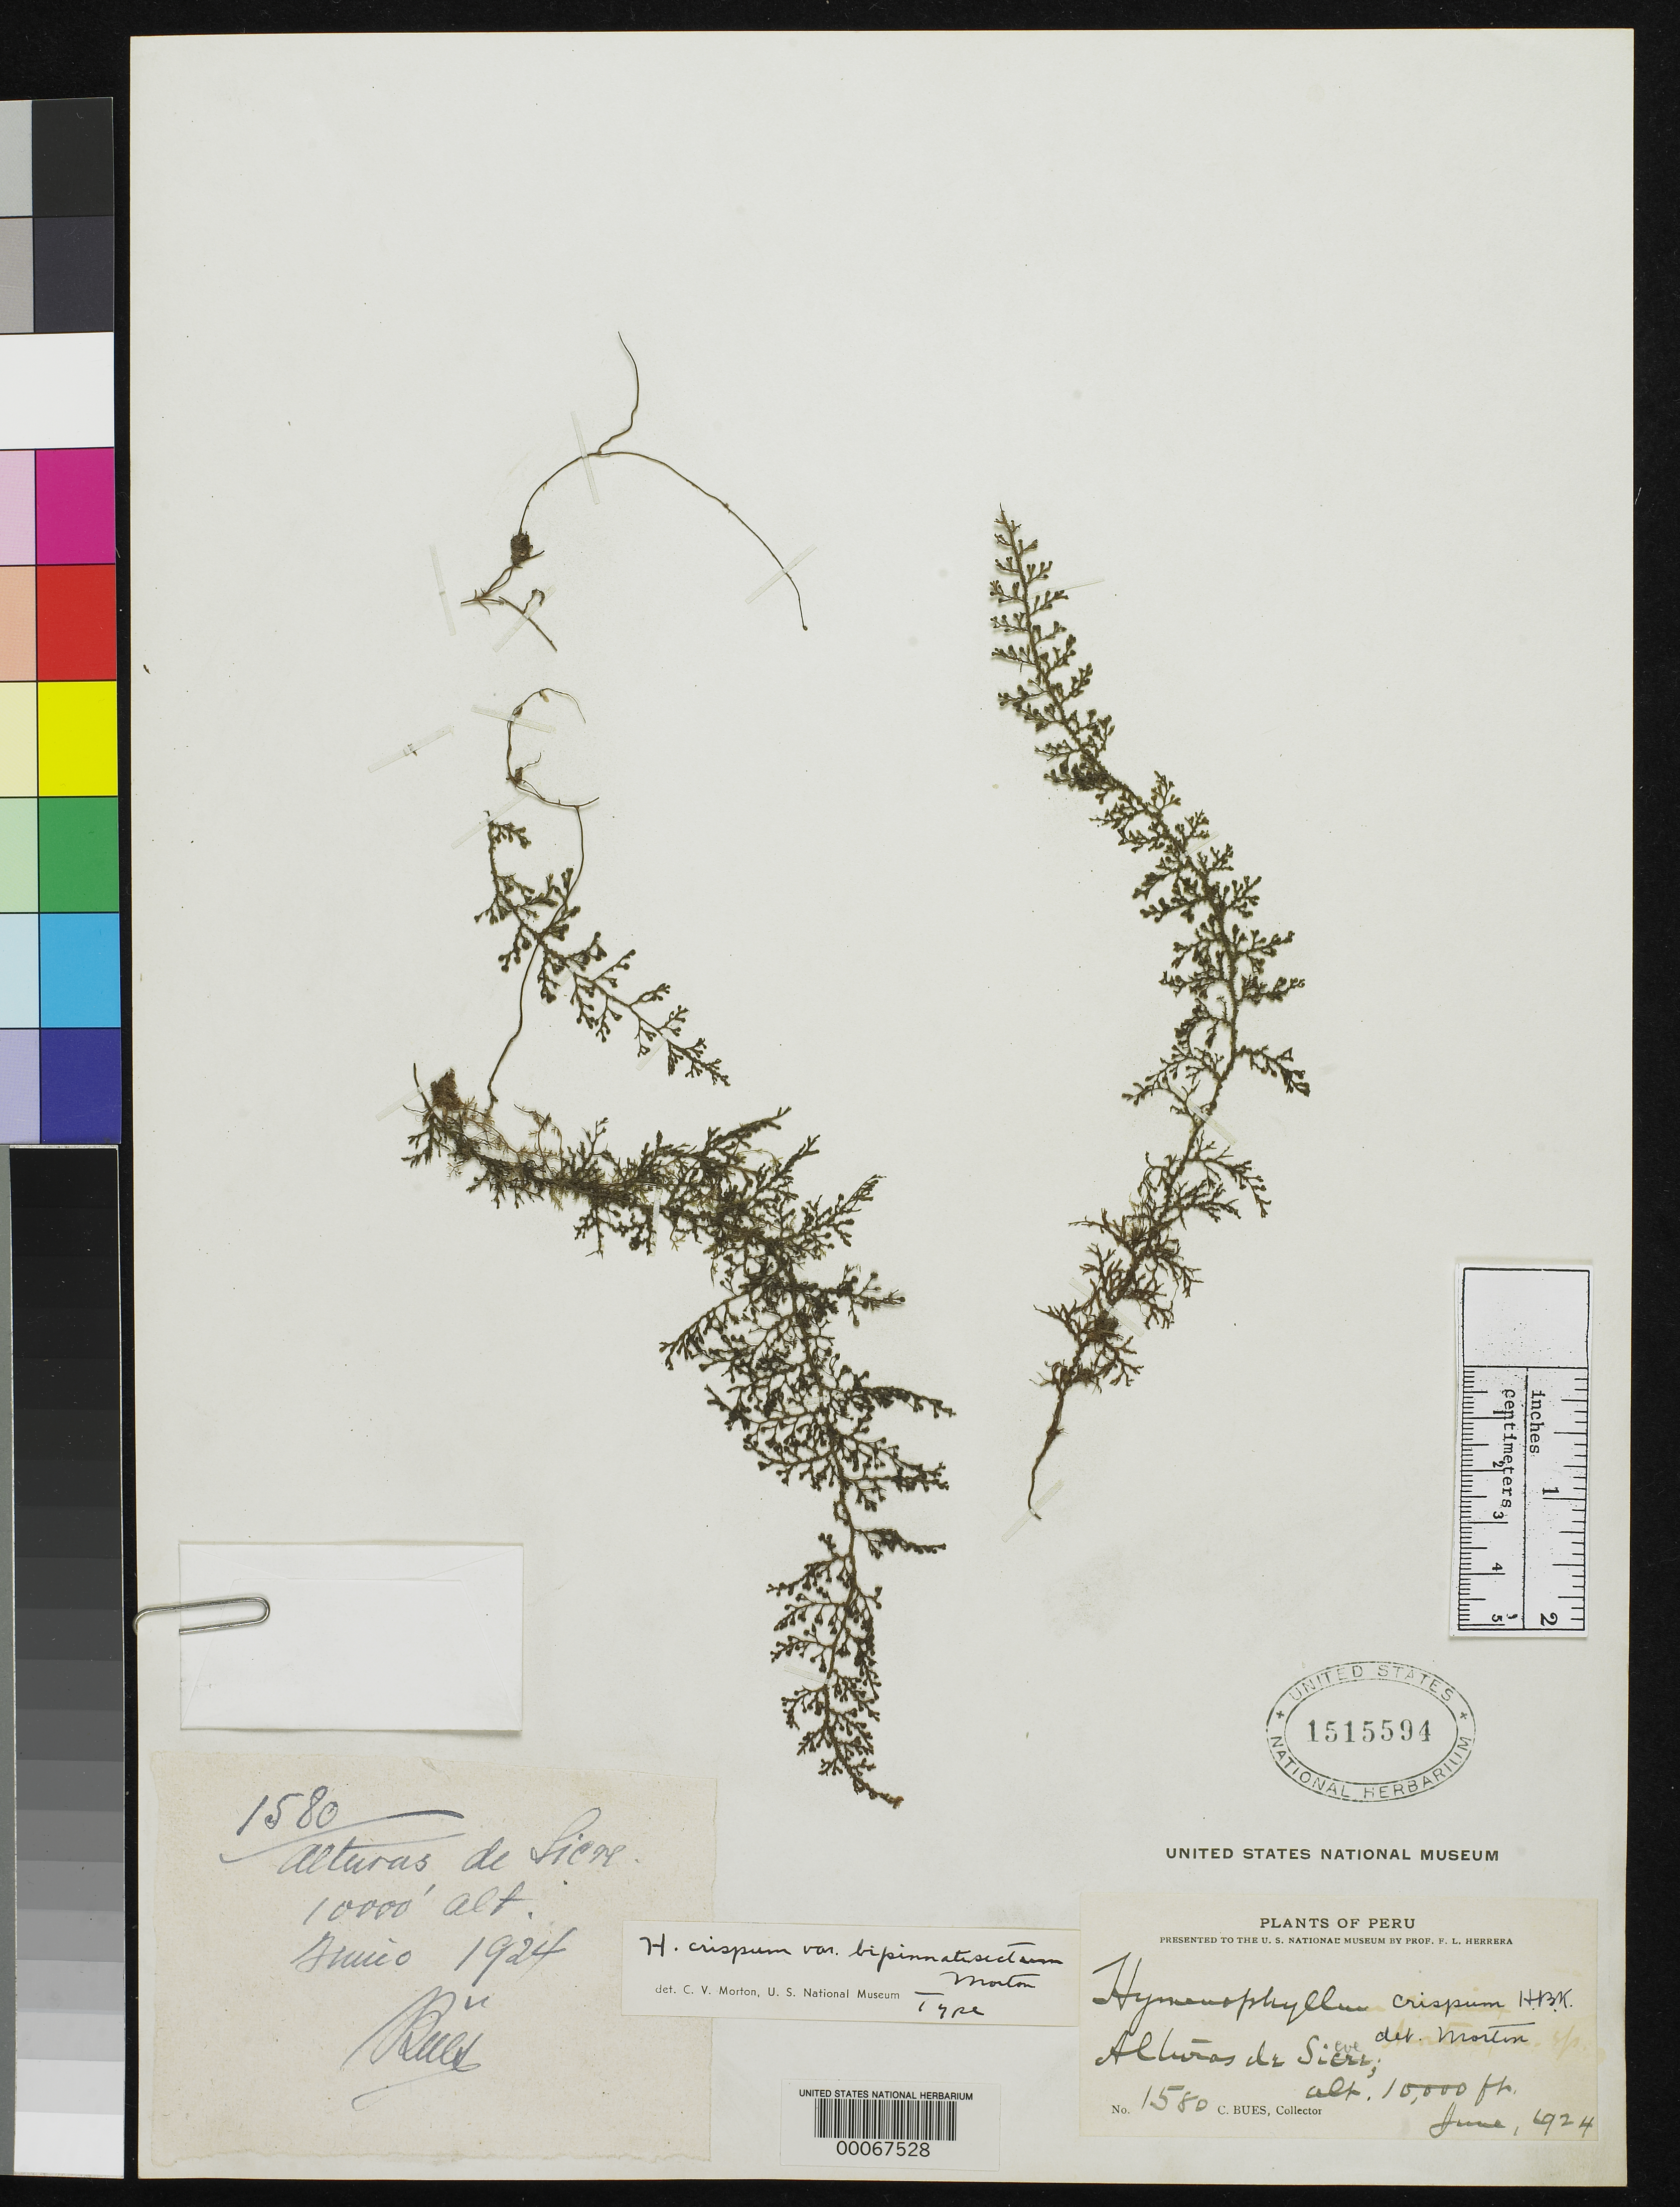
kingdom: Plantae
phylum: Tracheophyta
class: Polypodiopsida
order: Hymenophyllales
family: Hymenophyllaceae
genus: Hymenophyllum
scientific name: Hymenophyllum crispum var. bipinnativectum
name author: C.V. Morton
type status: Holotype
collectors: C. Bues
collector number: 1580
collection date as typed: Jun 1924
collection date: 1924-06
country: Peru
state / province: San Martín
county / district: Mariscal Cáceres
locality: Rio Huallaga, margen Derecha del; Balsa Probana; dtto. Tocache Nuevo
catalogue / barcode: US 1515594